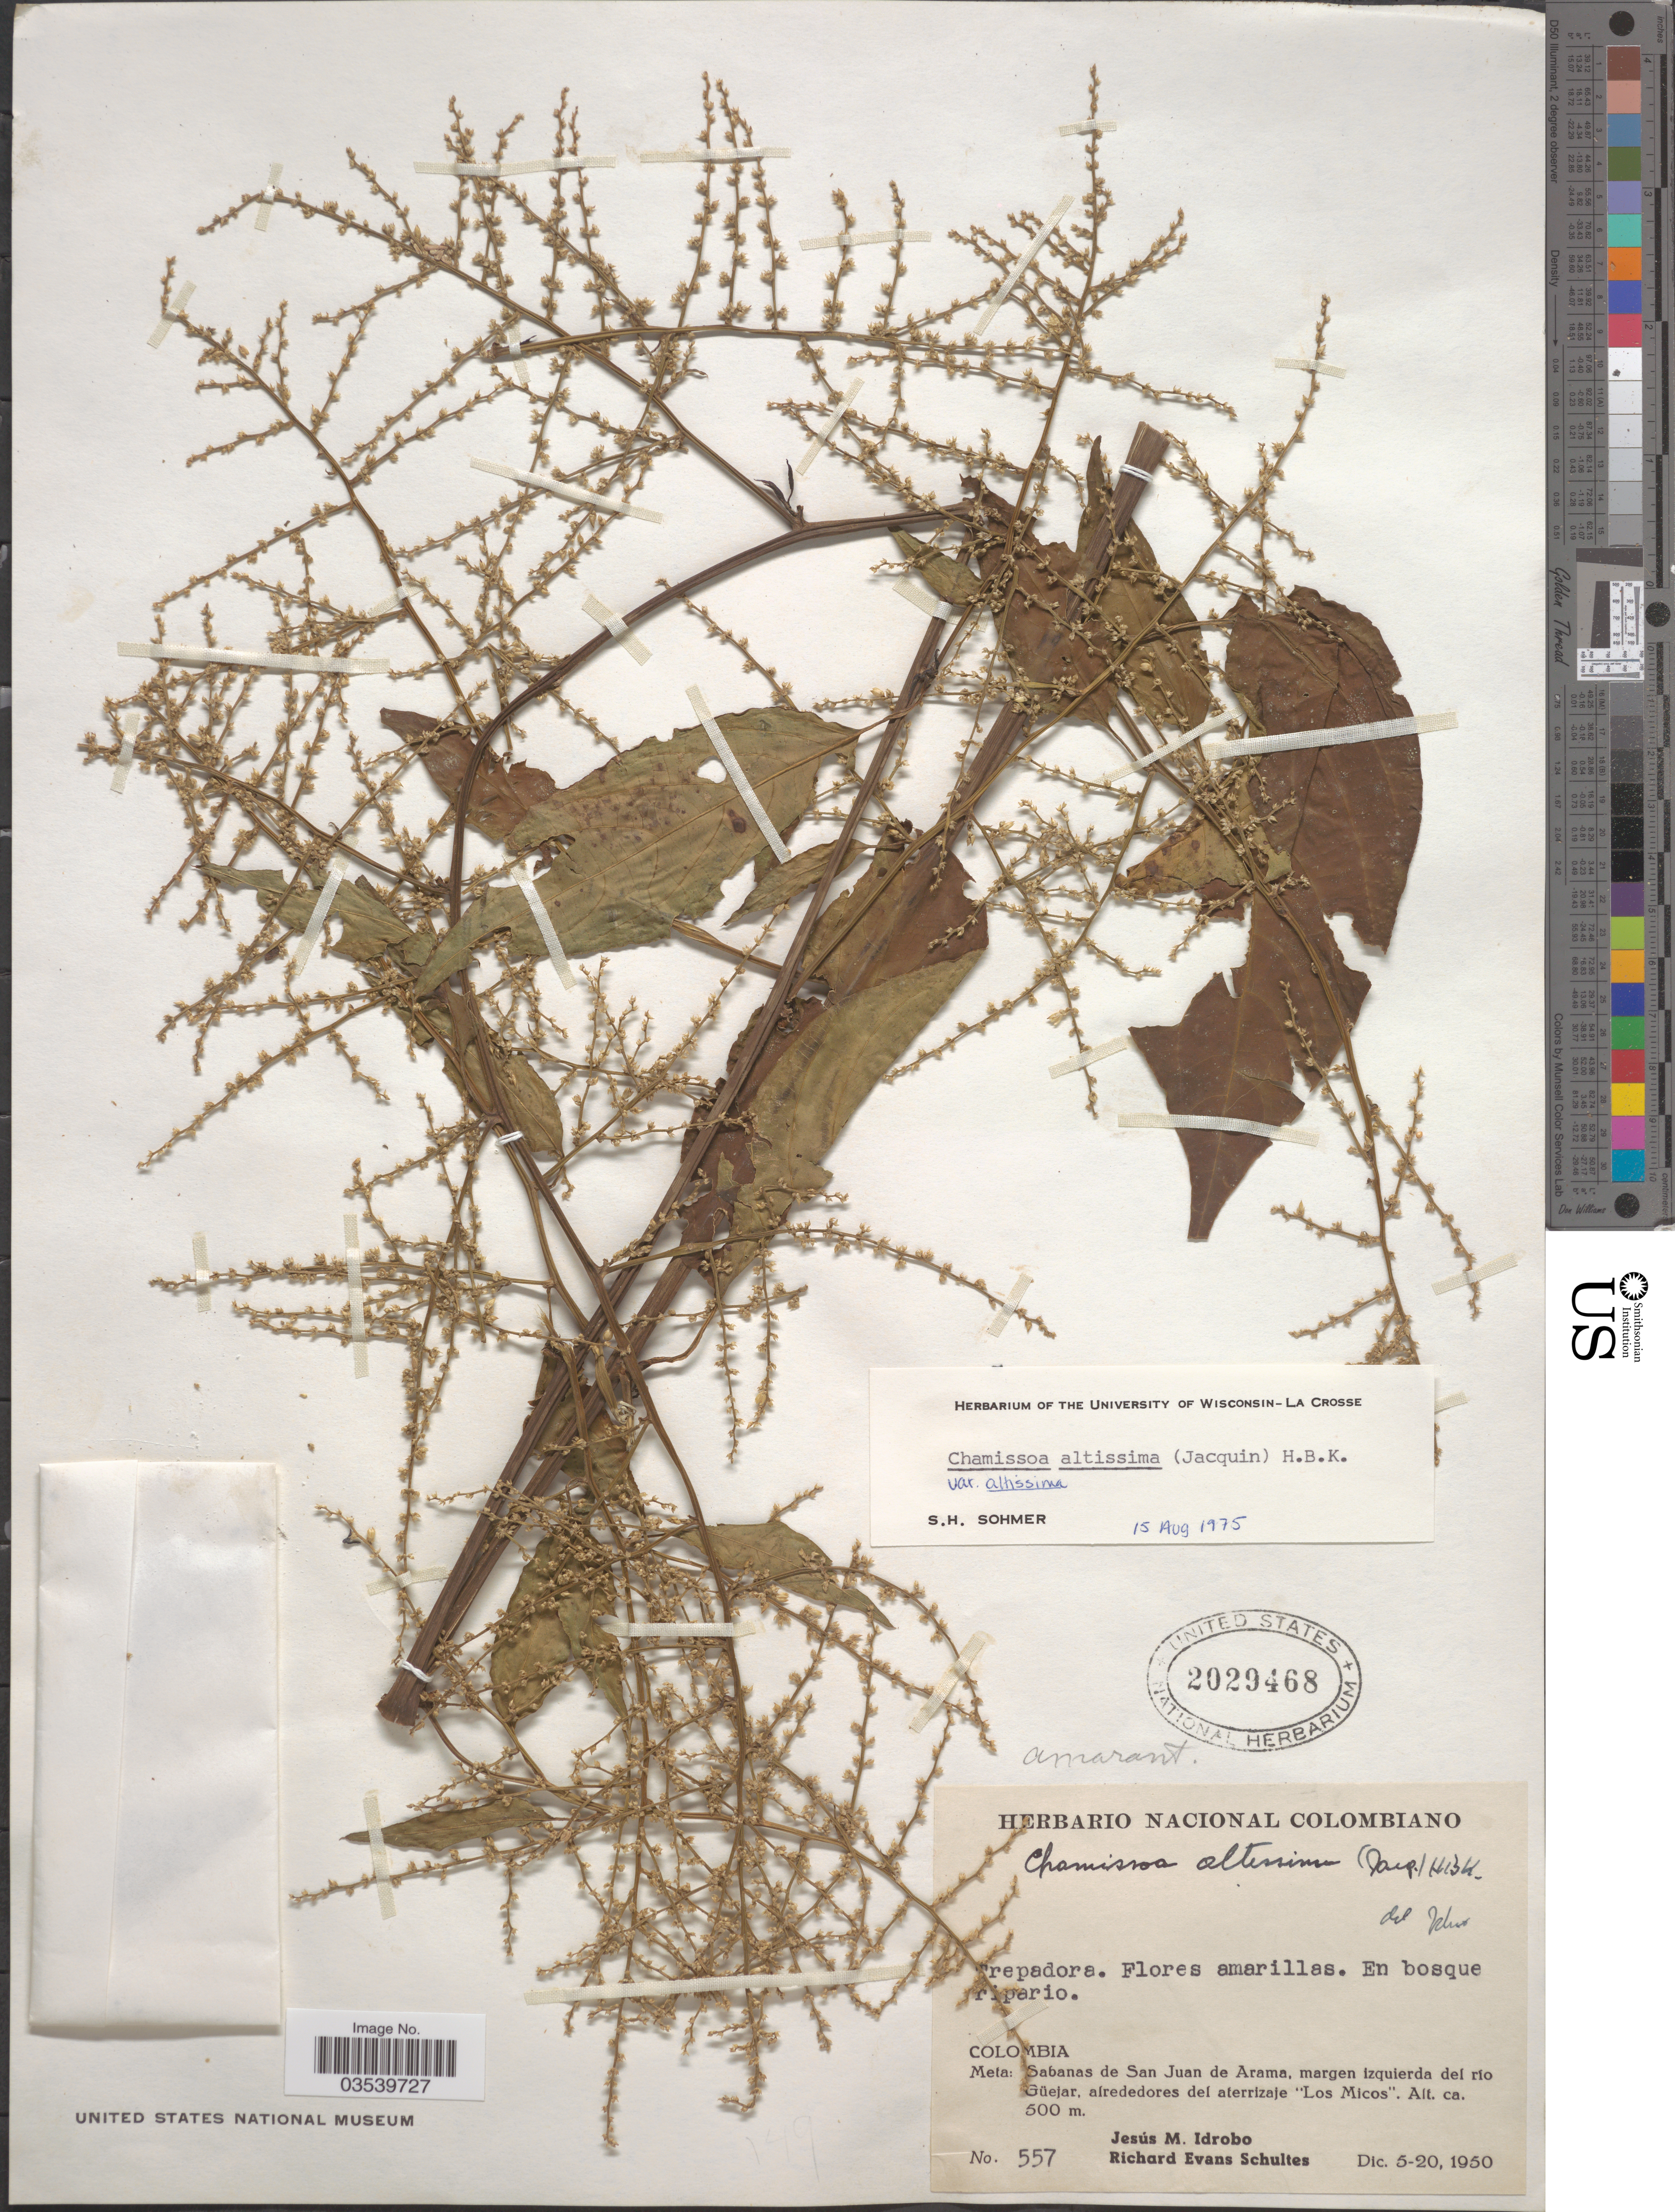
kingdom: Plantae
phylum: Tracheophyta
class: Magnoliopsida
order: Caryophyllales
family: Amaranthaceae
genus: Chamissoa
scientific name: Chamissoa altissima var. altissima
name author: (Jacq.) Kunth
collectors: J. M. Idrobo & R. E. Schultes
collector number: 557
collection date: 1950-12-05/1950-12-20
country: Colombia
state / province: Meta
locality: Sabanas de San Juan de Arama, margen izquierda del río Güejar, alrededores del aterrizaje "Los Micos".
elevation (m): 500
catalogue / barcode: US 2029468